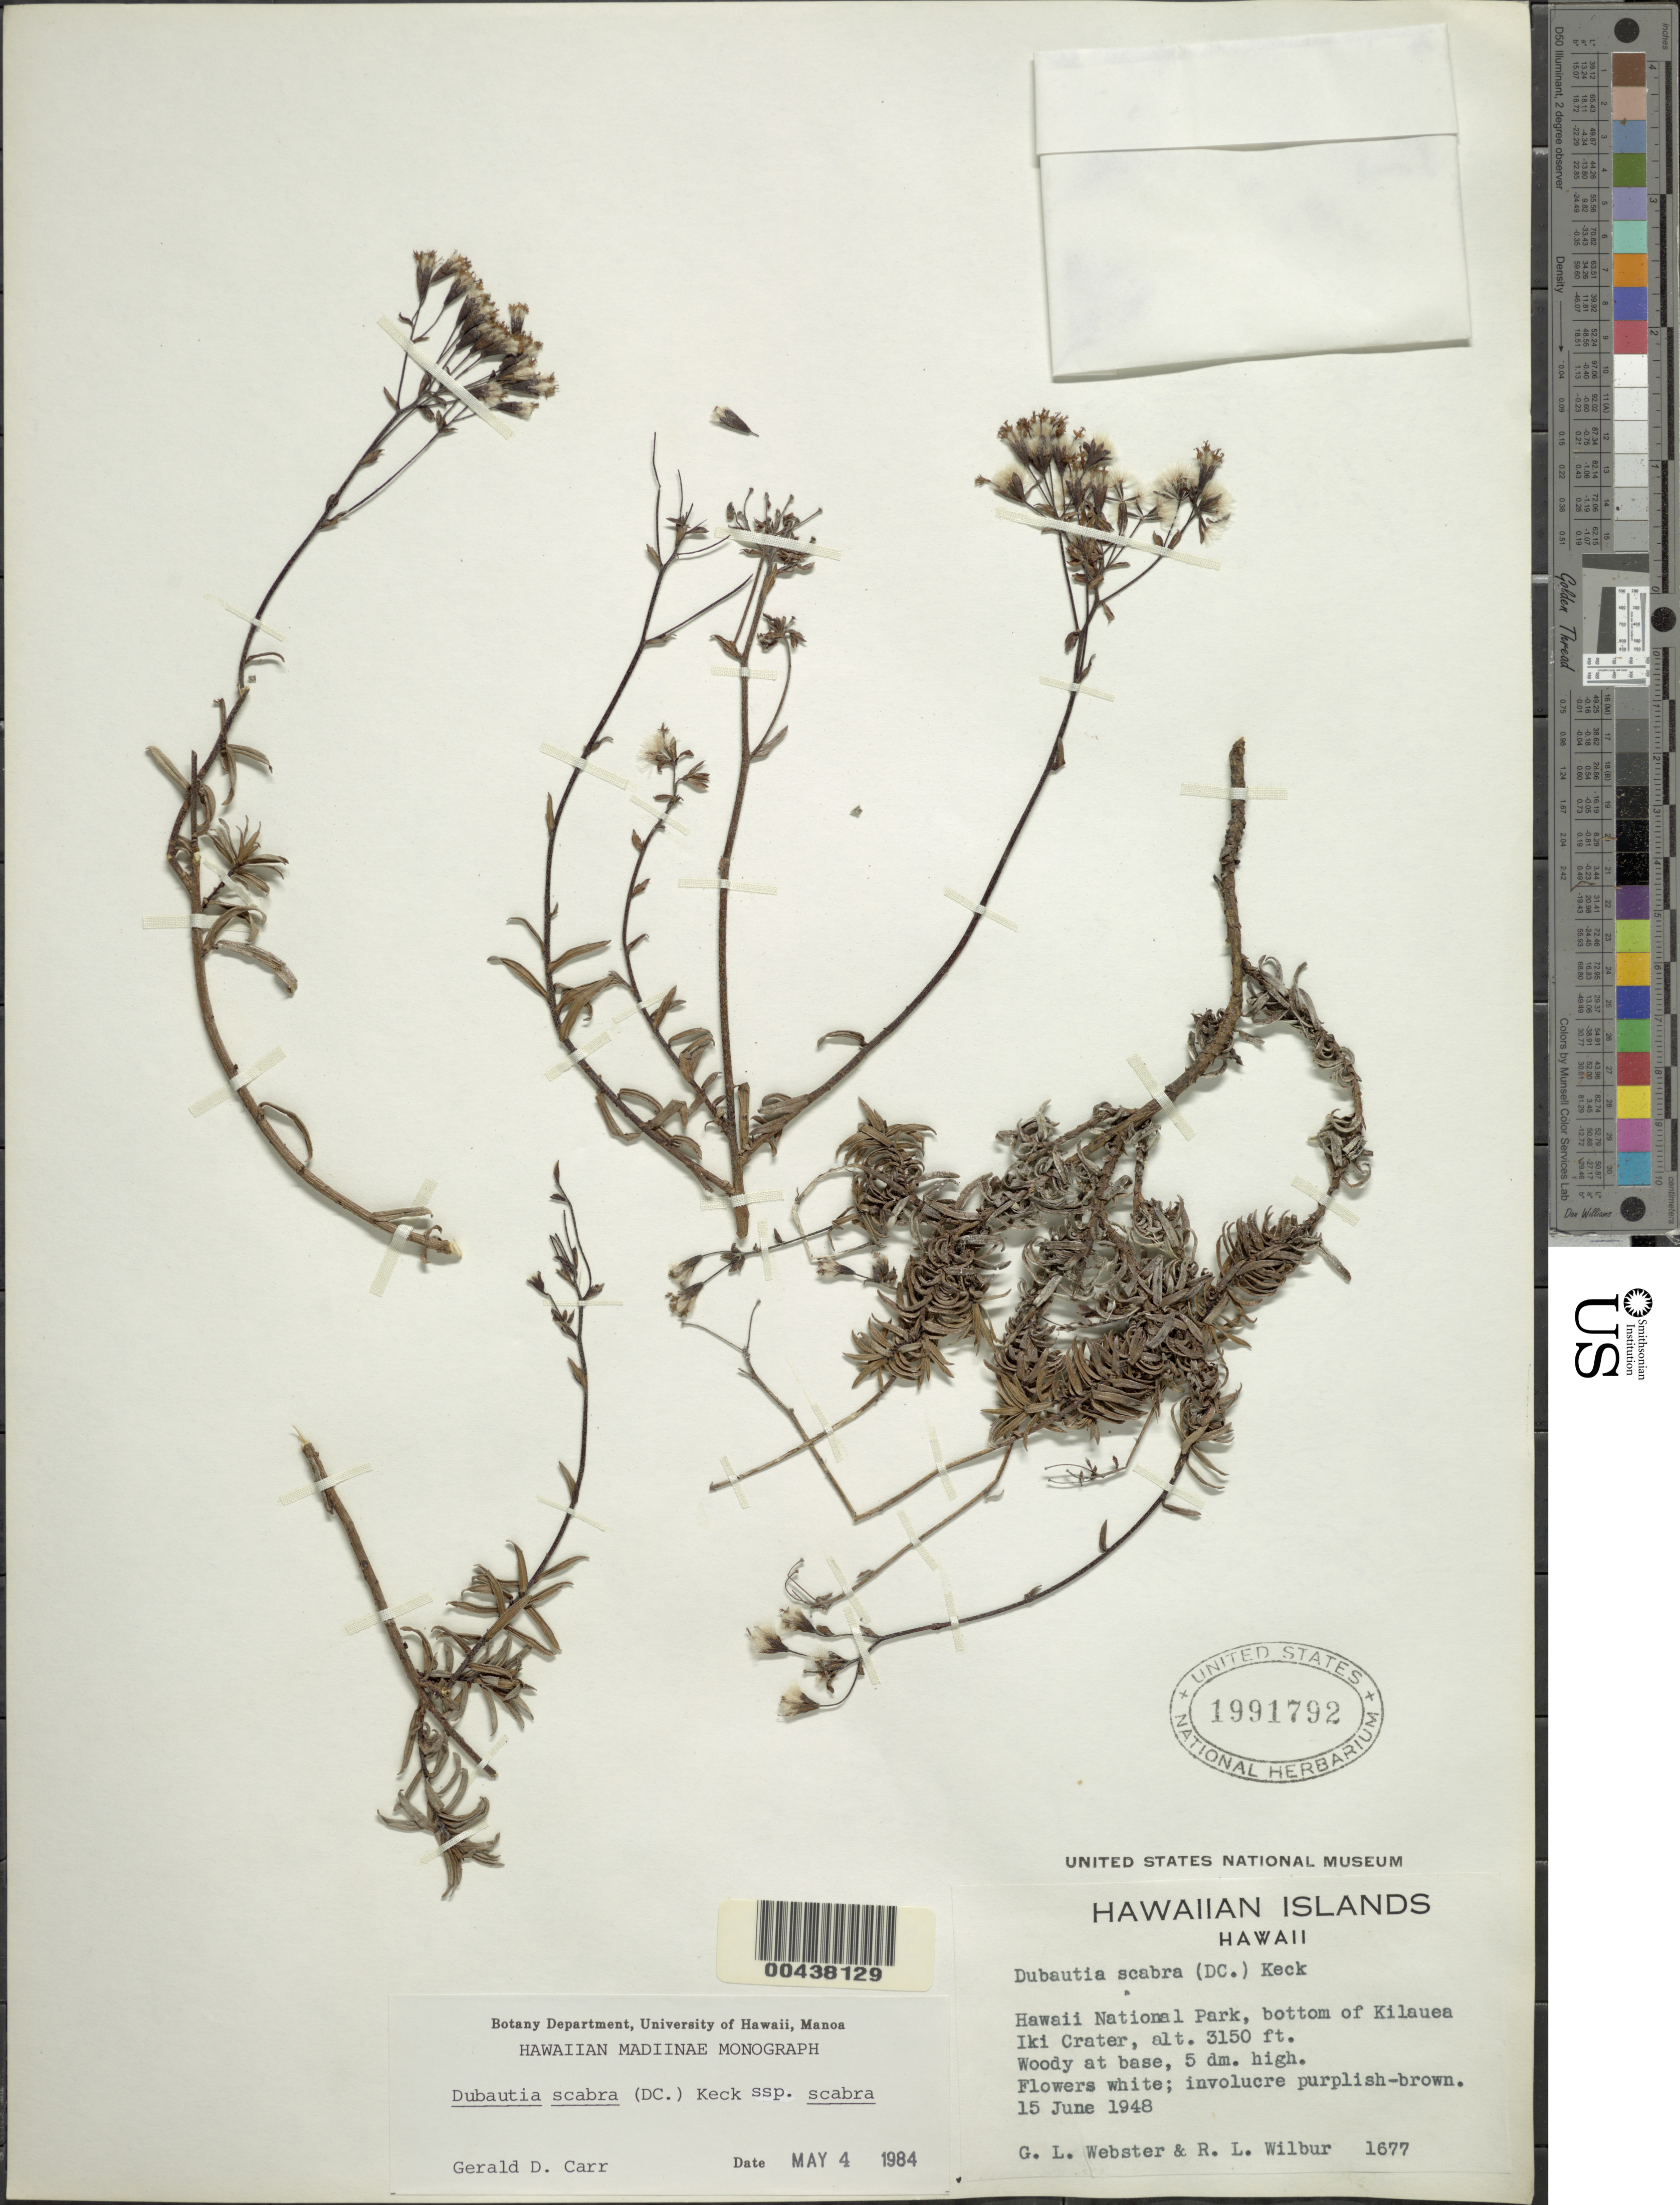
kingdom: Plantae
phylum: Tracheophyta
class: Magnoliopsida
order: Asterales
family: Asteraceae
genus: Dubautia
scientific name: Dubautia scabra subsp. scabra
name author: (DC.) D.D. Keck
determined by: Carr, G. D.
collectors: G. L. Webster & R. L. Wilbur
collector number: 1677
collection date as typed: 15 Jun 1948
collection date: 1948-06-15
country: United States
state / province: Hawaii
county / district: Hawaii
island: Hawaii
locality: Hawaii National Park, bottom of Kilauea Iki Crater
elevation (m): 960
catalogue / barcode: US 1991792